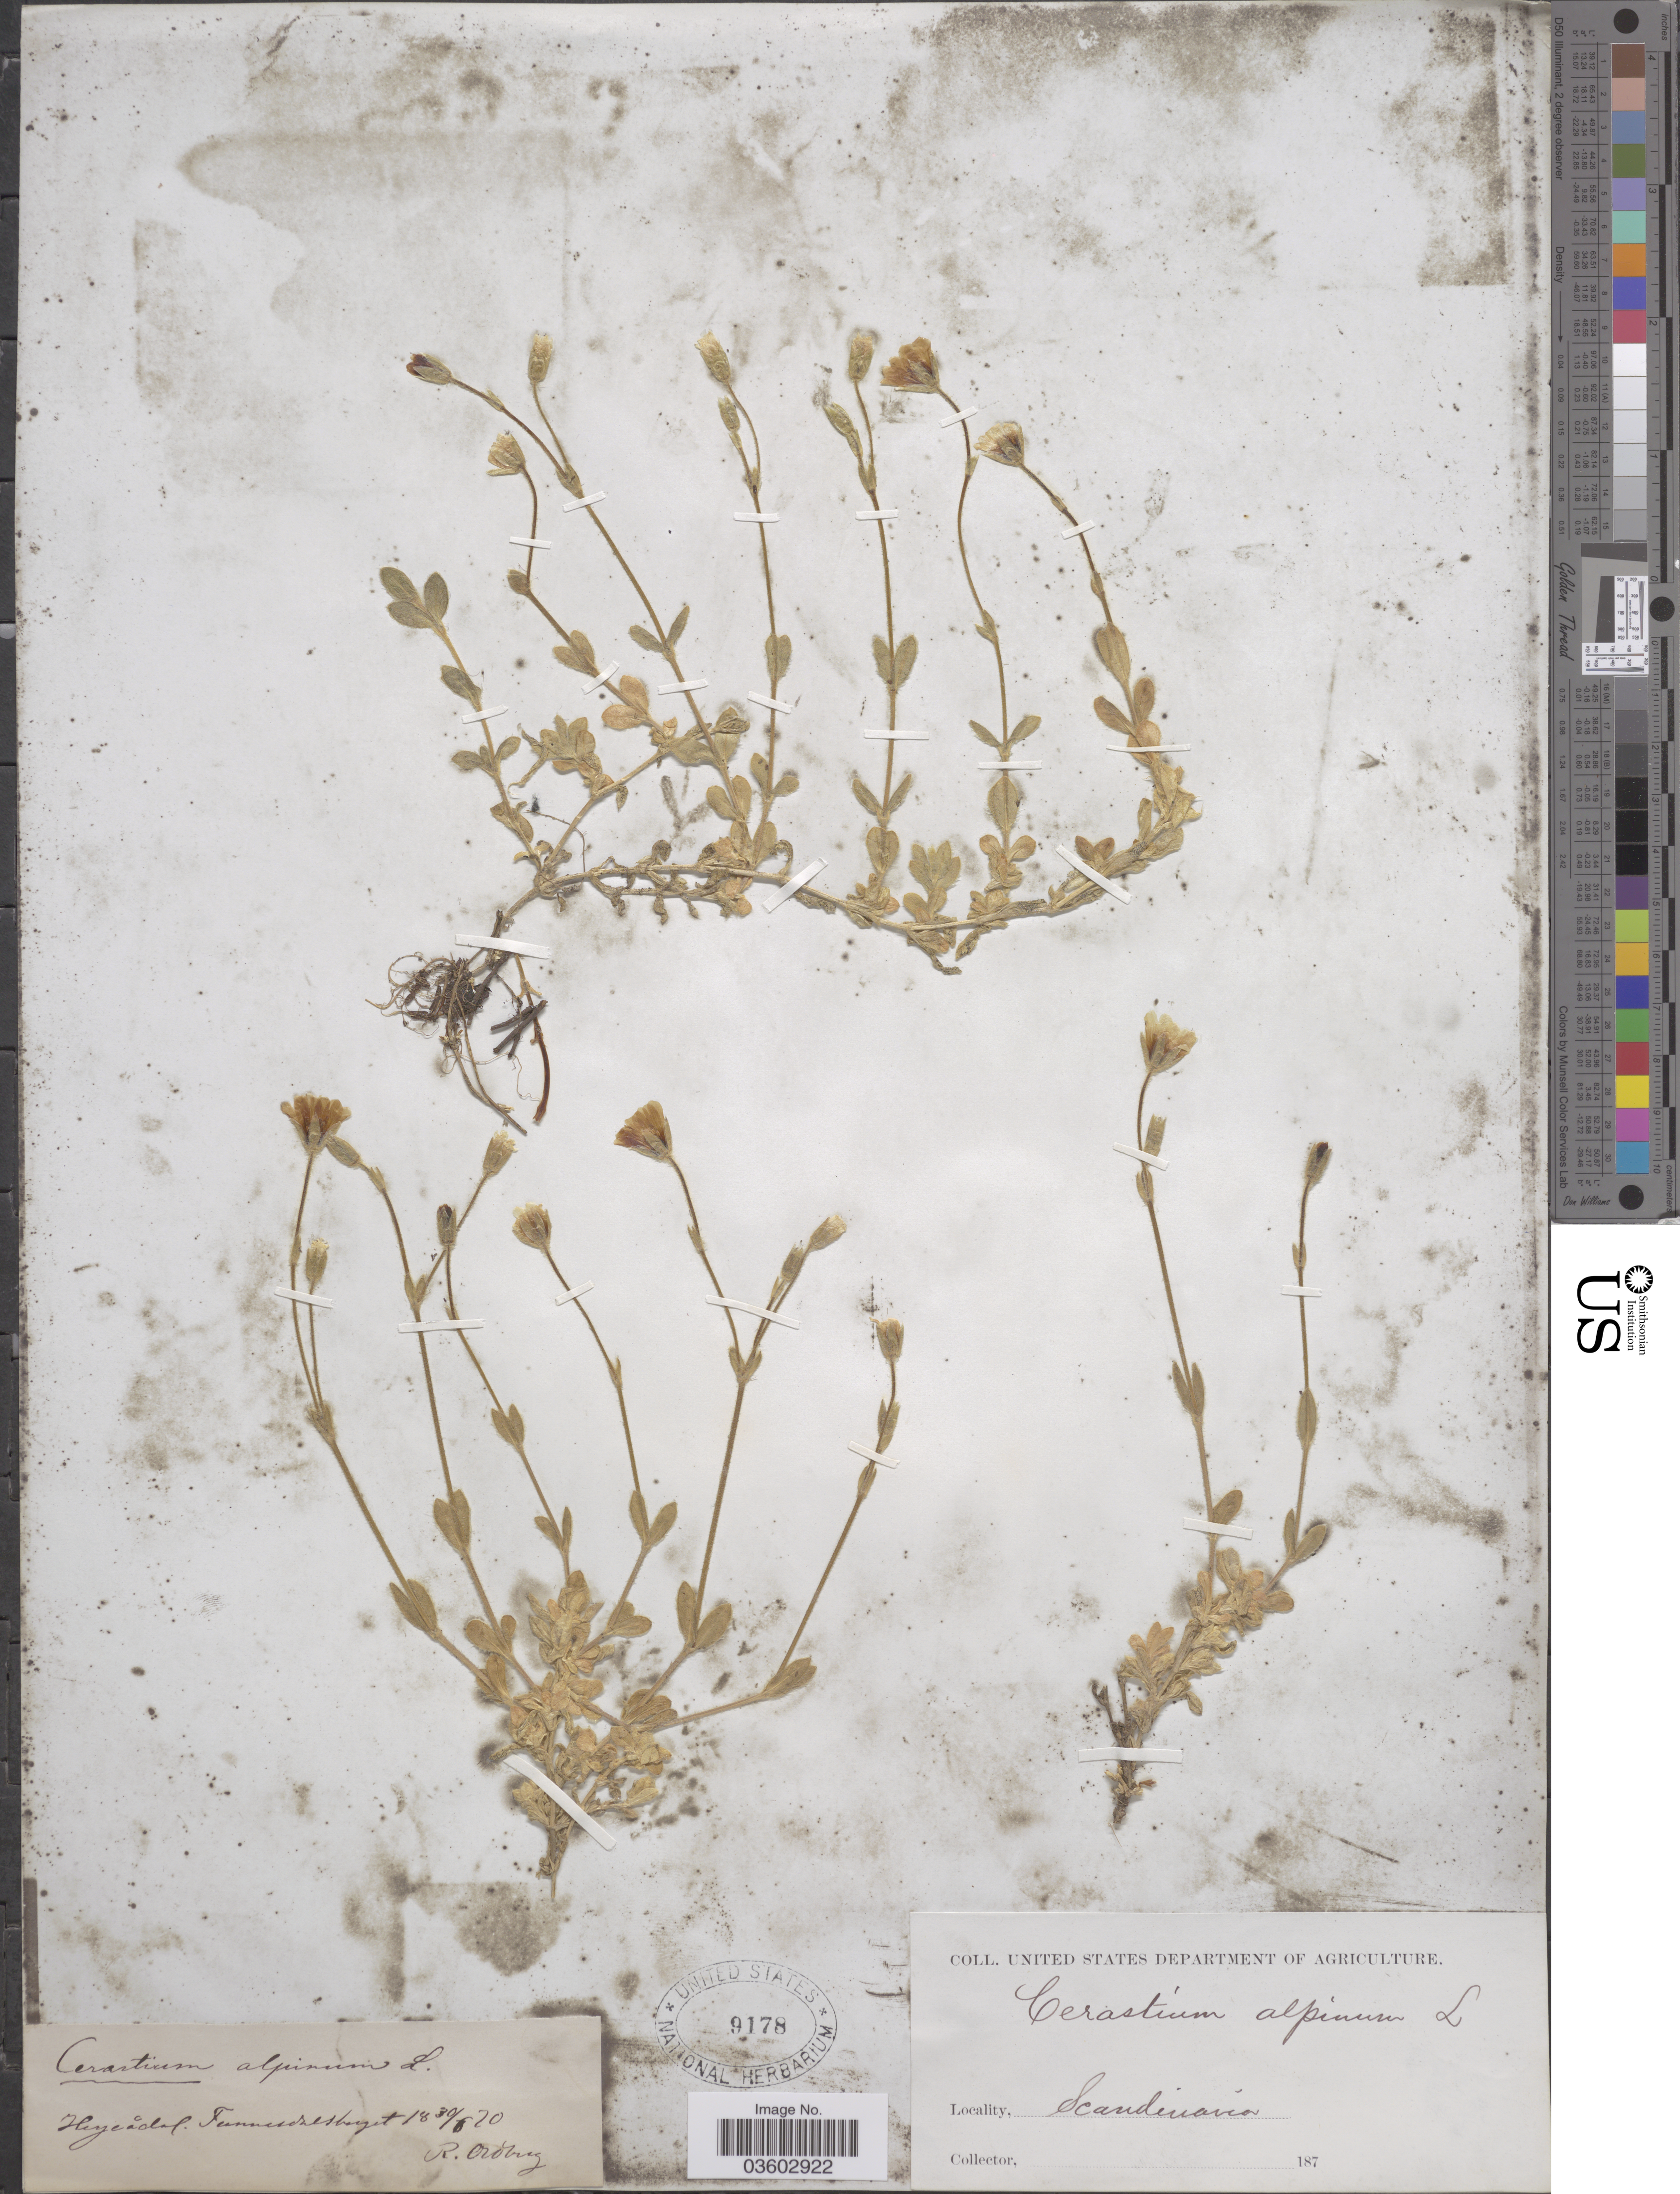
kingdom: Plantae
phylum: Tracheophyta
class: Magnoliopsida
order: Caryophyllales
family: Caryophyllaceae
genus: Cerastium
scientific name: Cerastium alpinum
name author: L.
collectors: R. Oldberg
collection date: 1870-06-30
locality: Scandinavia. Heyeadal. Tumanesberget. [interpreted]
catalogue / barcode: US 9178